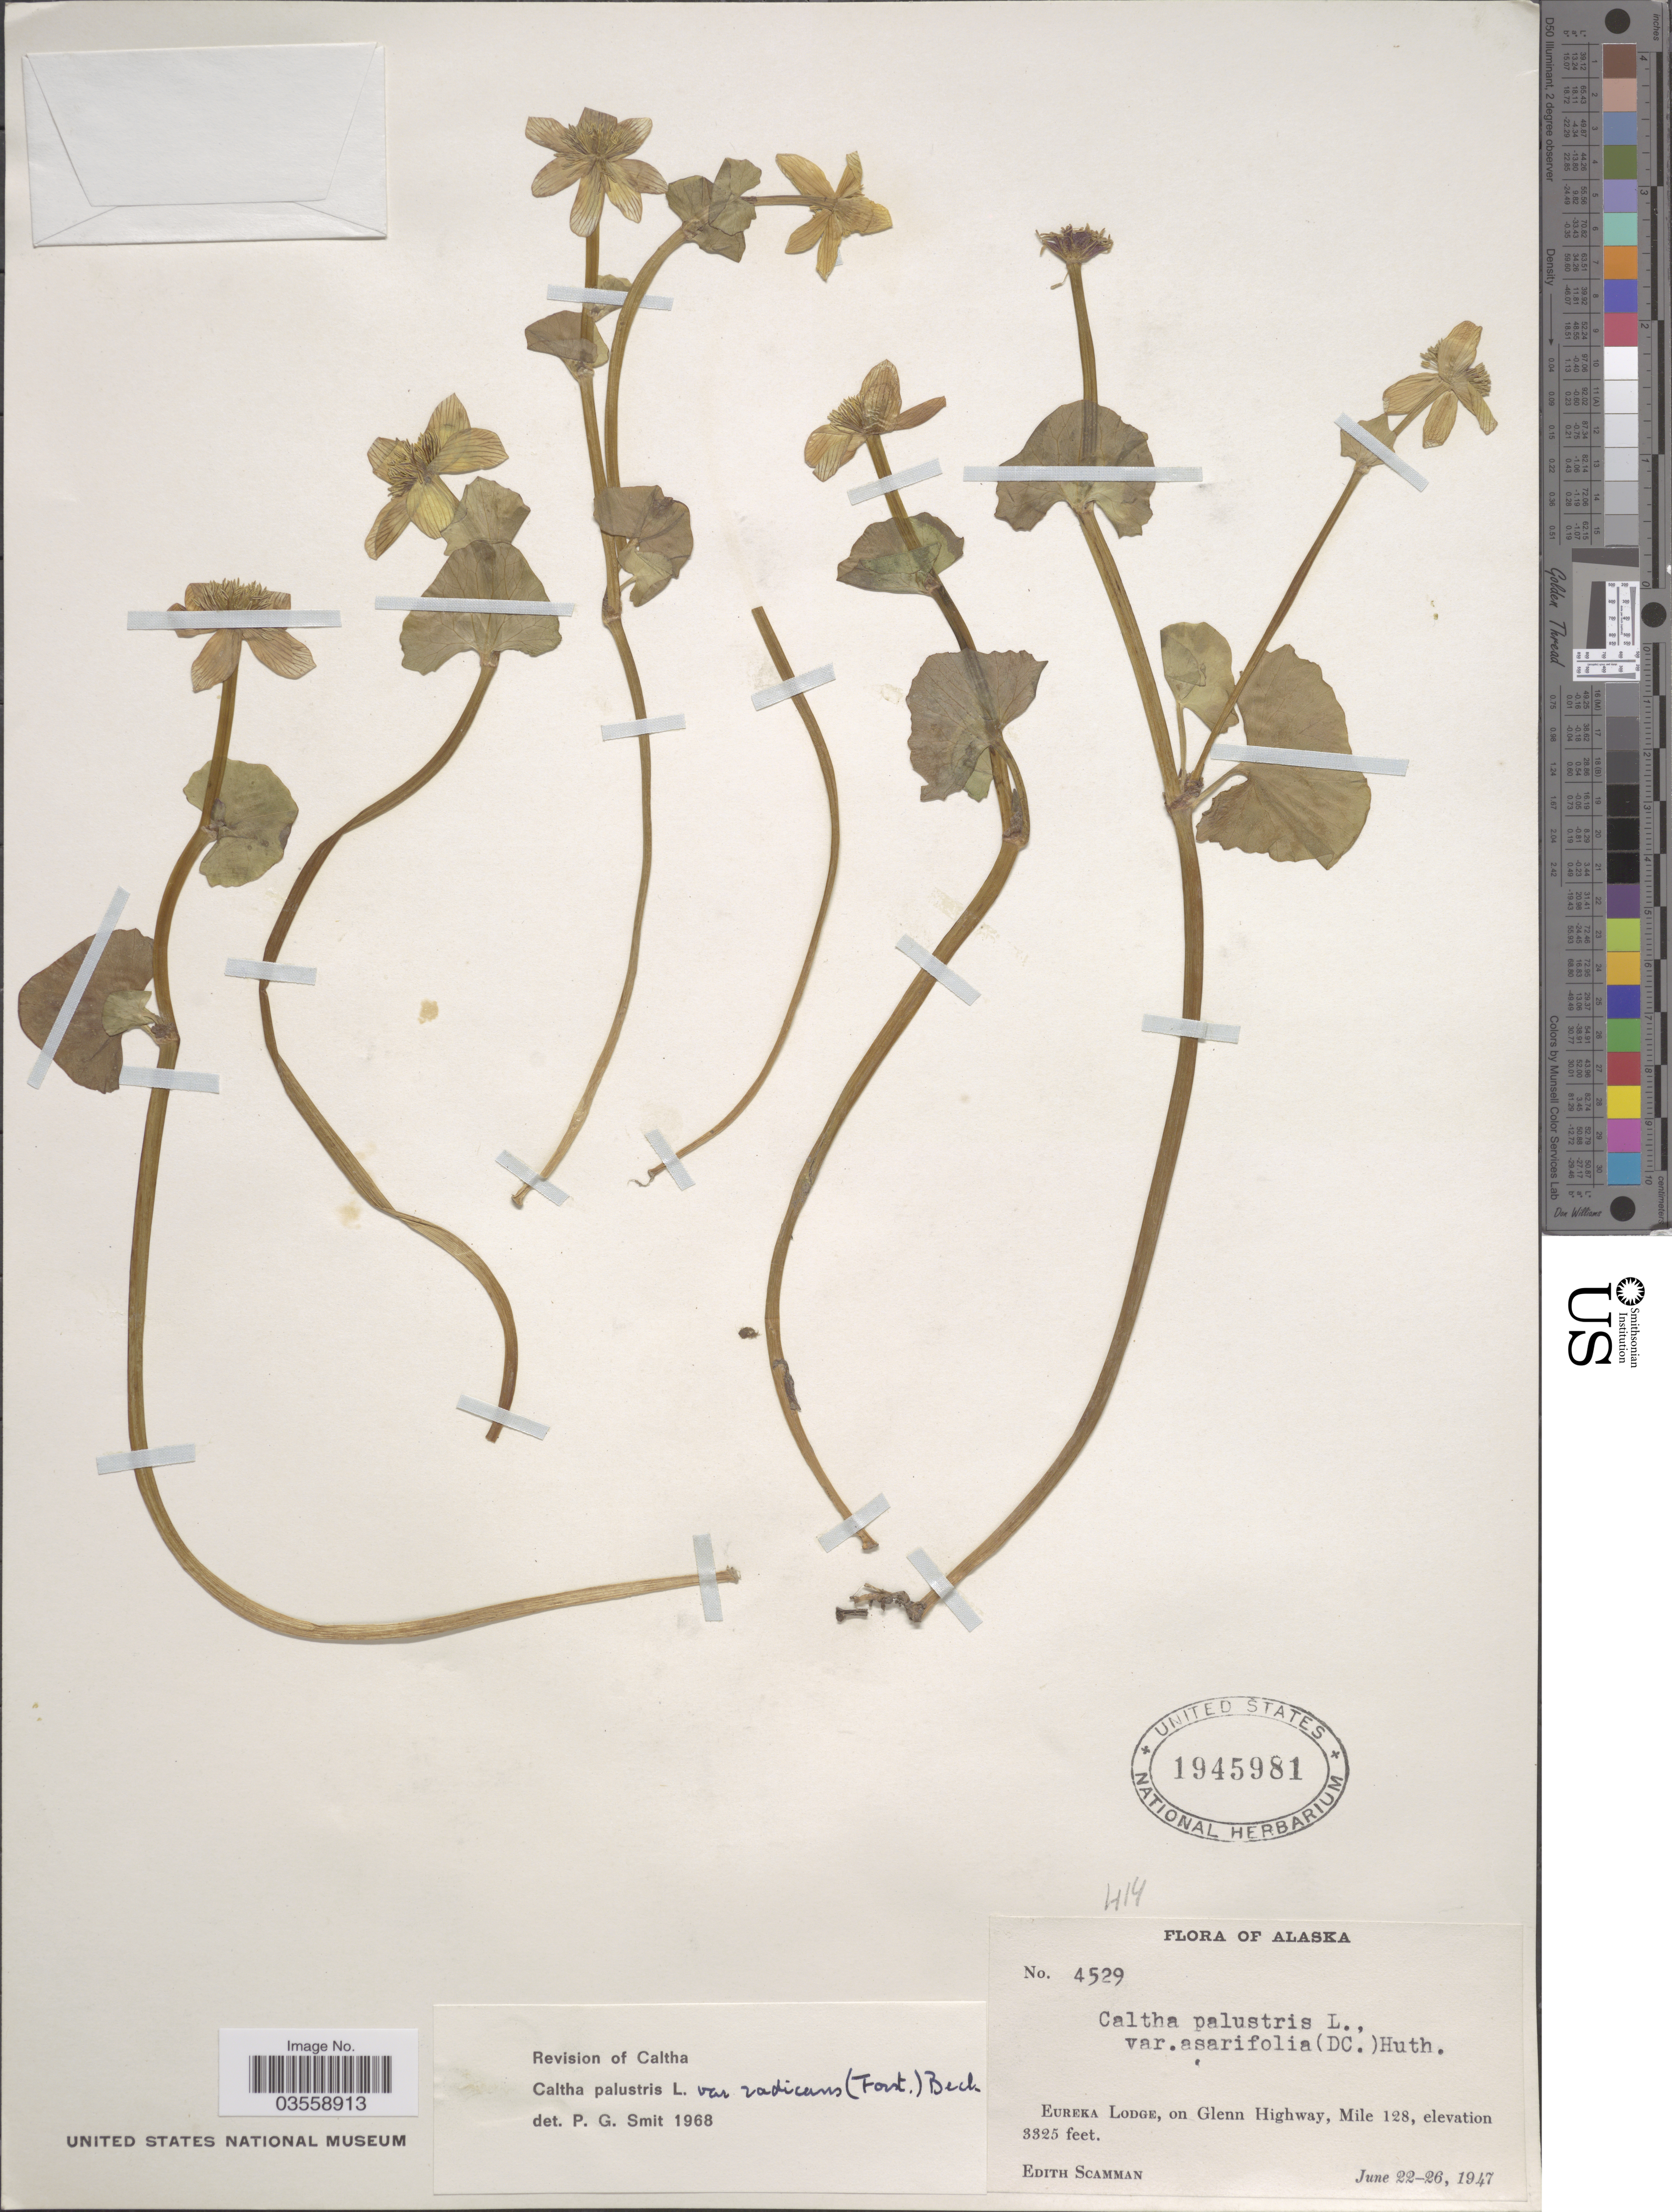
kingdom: Plantae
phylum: Tracheophyta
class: Magnoliopsida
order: Ranunculales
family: Ranunculaceae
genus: Caltha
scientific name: Caltha palustris var. radicans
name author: (T.F. Forst) Beck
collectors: E. Scamman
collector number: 4529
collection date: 1947-06-22/1947-06-26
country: United States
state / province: Alaska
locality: Eureka Lodge, on Glenn Highway, Mile 128.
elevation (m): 1013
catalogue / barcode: US 1945981